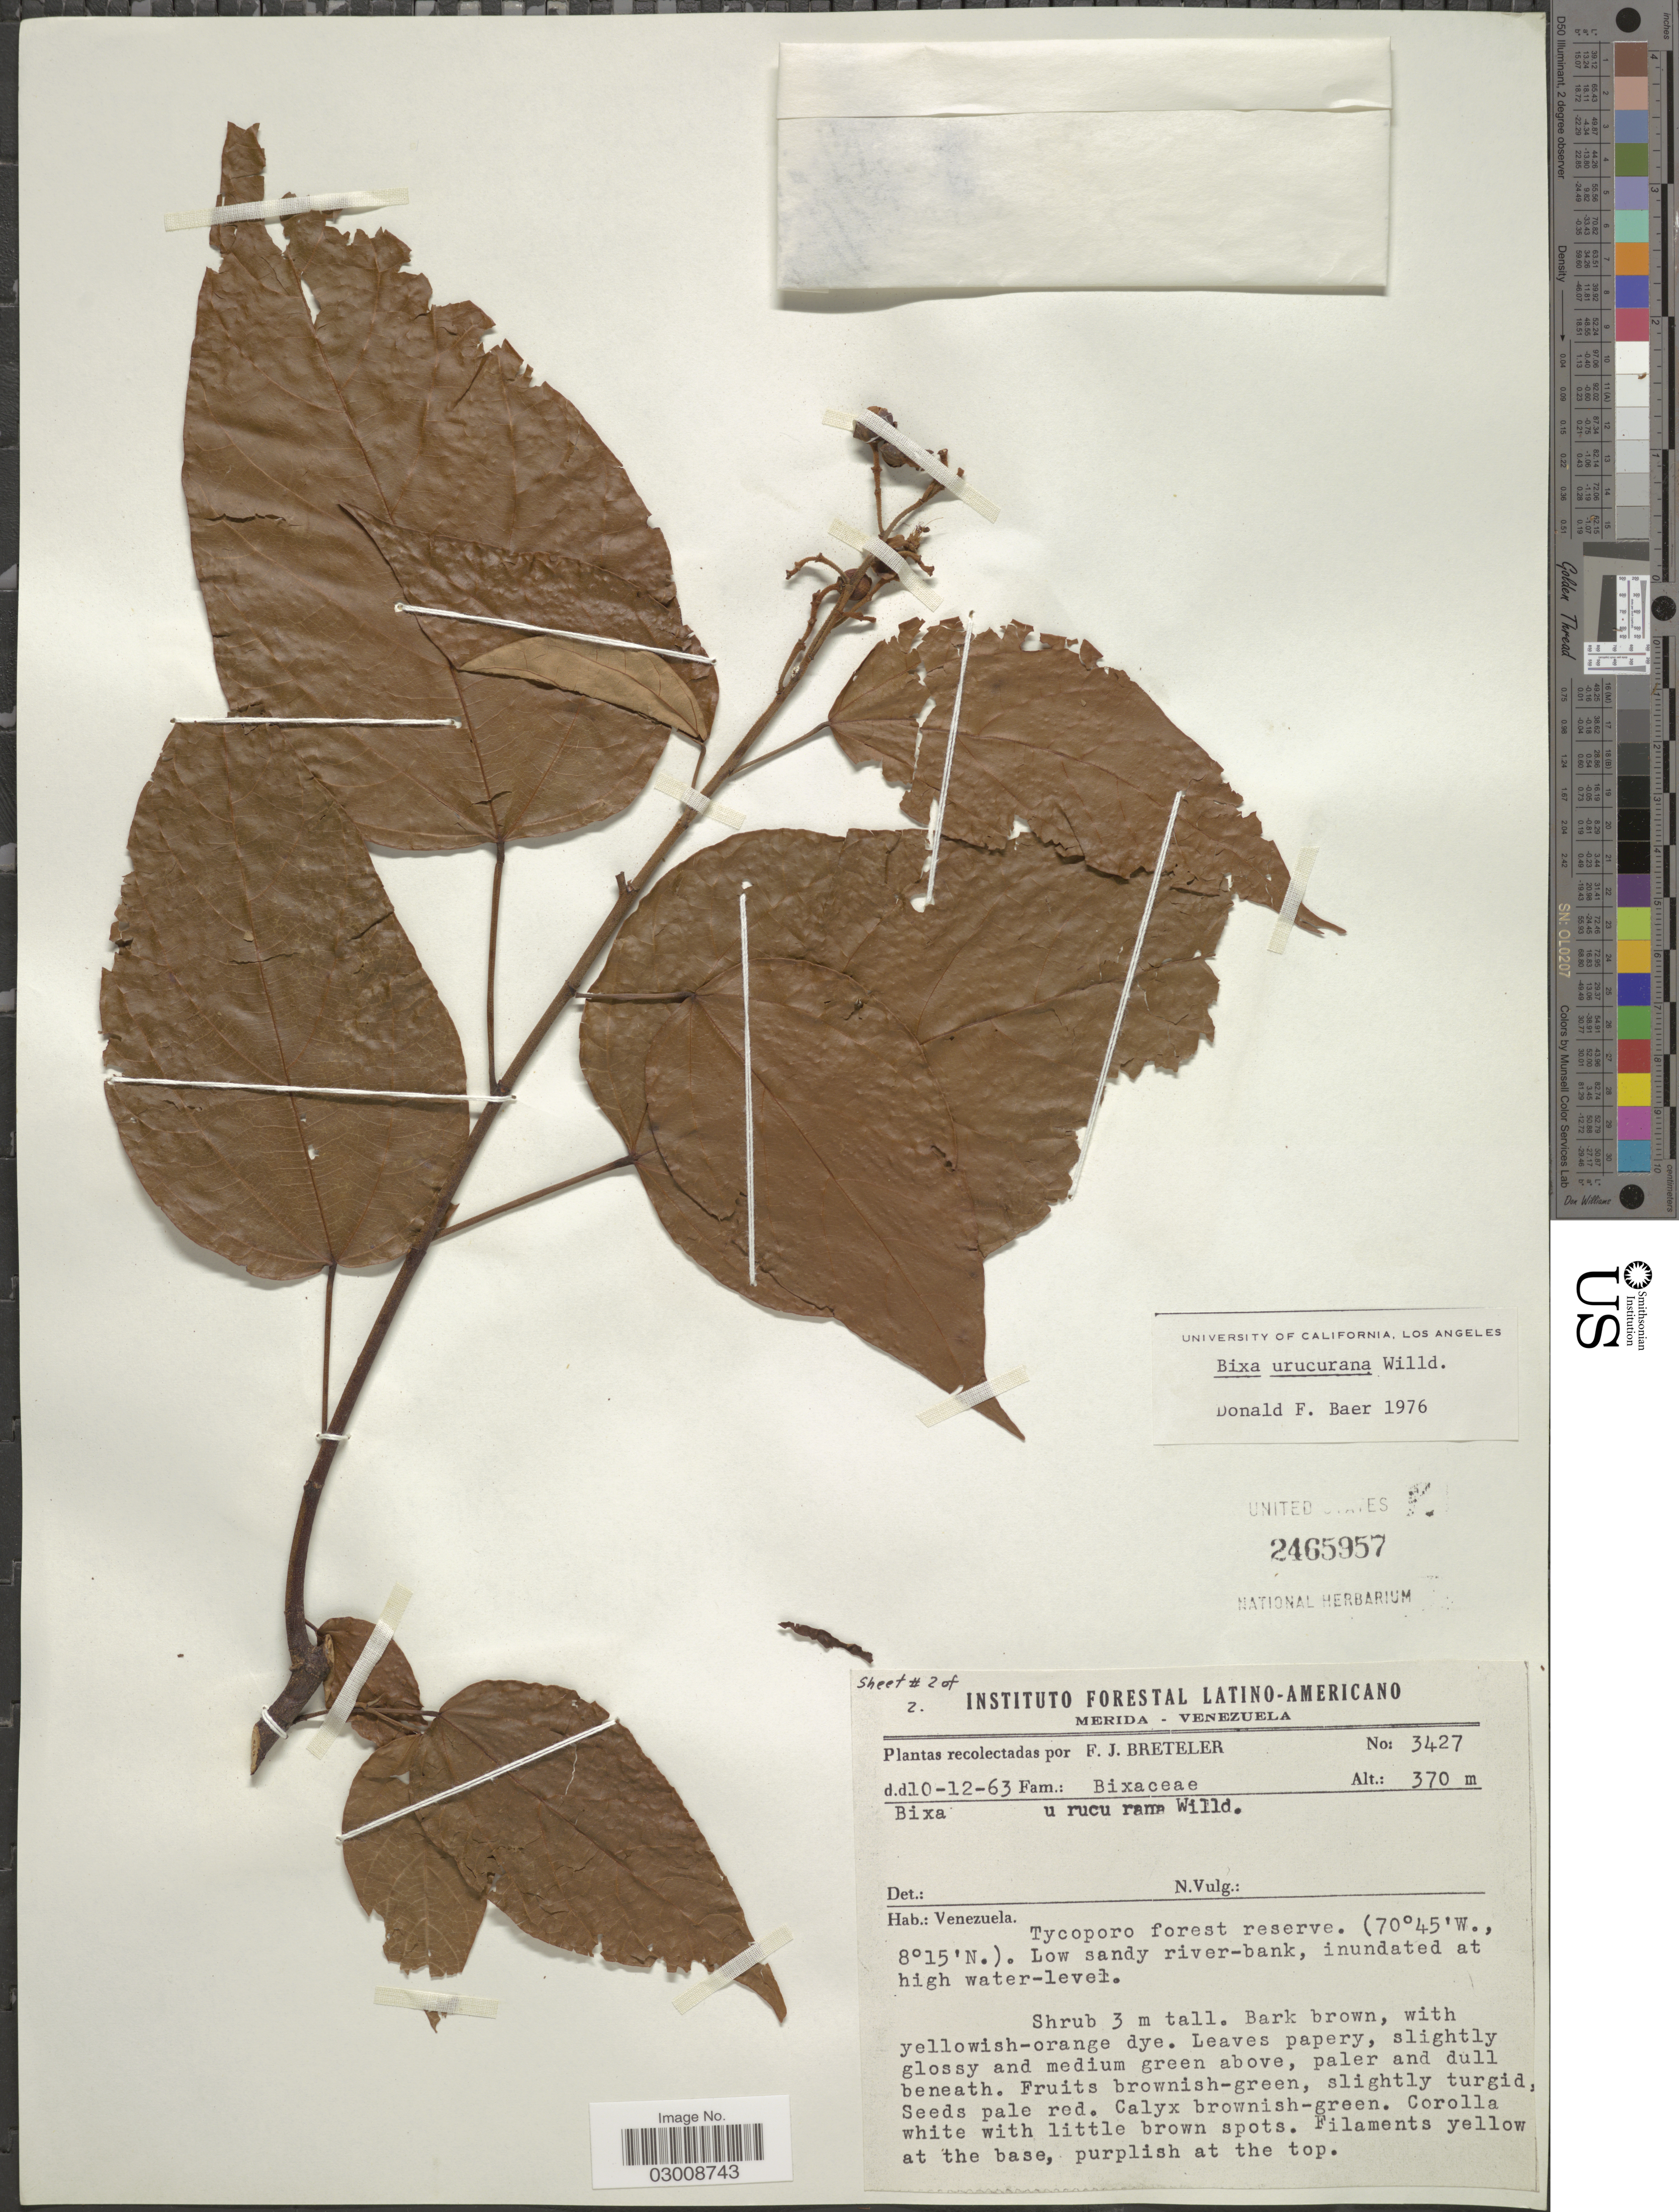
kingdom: Plantae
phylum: Tracheophyta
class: Magnoliopsida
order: Malvales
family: Bixaceae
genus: Bixa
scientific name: Bixa urucurana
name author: Willd.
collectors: F. J. Breteler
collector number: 3427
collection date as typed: Transcribed d/m/y: 10/12/63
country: Venezuela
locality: Tycoporo forest reserve.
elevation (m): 370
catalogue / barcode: US 2465957